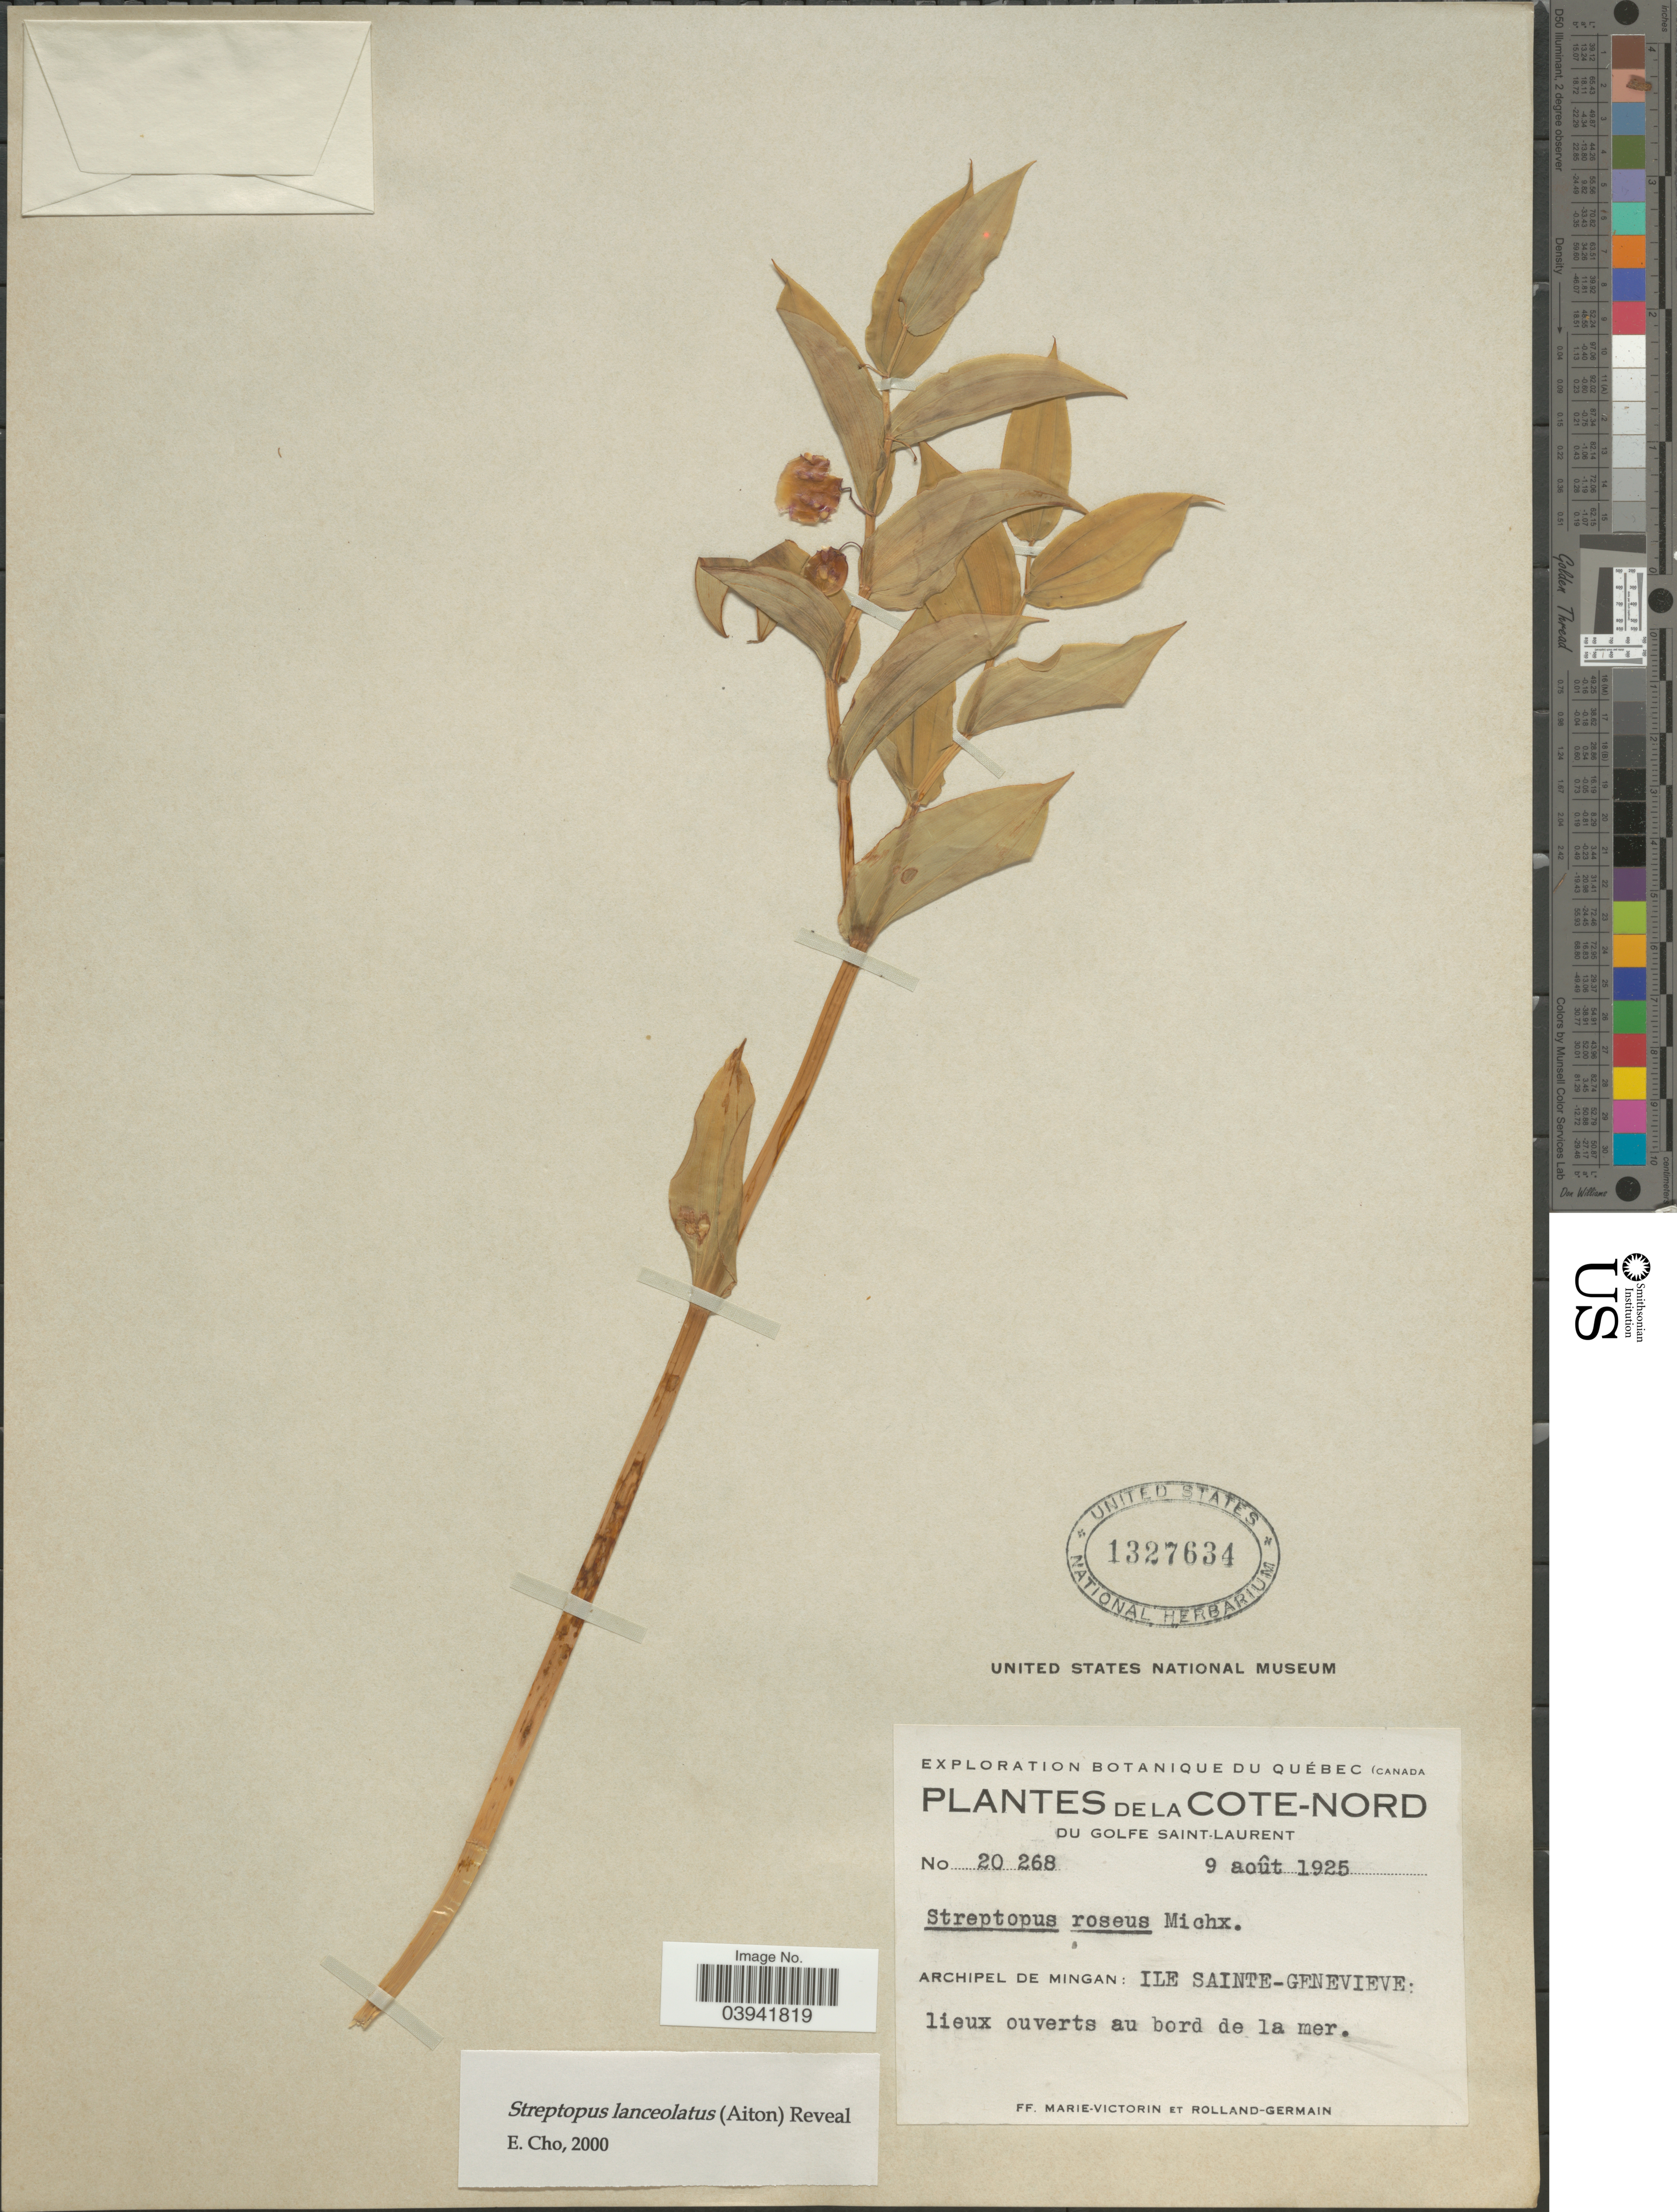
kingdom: Plantae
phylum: Tracheophyta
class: Liliopsida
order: Liliales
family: Liliaceae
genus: Streptopus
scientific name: Streptopus lanceolatus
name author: (Aiton) Reveal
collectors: F. Marie-Victorin & Rolland-Germain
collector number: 20268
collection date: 1925-08-09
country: Canada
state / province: Quebec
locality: La Cote-Nord. Du Golfe Saint-Laurent. Archipel de Mingan: Ile Sainte-Genevieve: lieux ouverts au bord de la mer.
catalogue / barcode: US 1327634